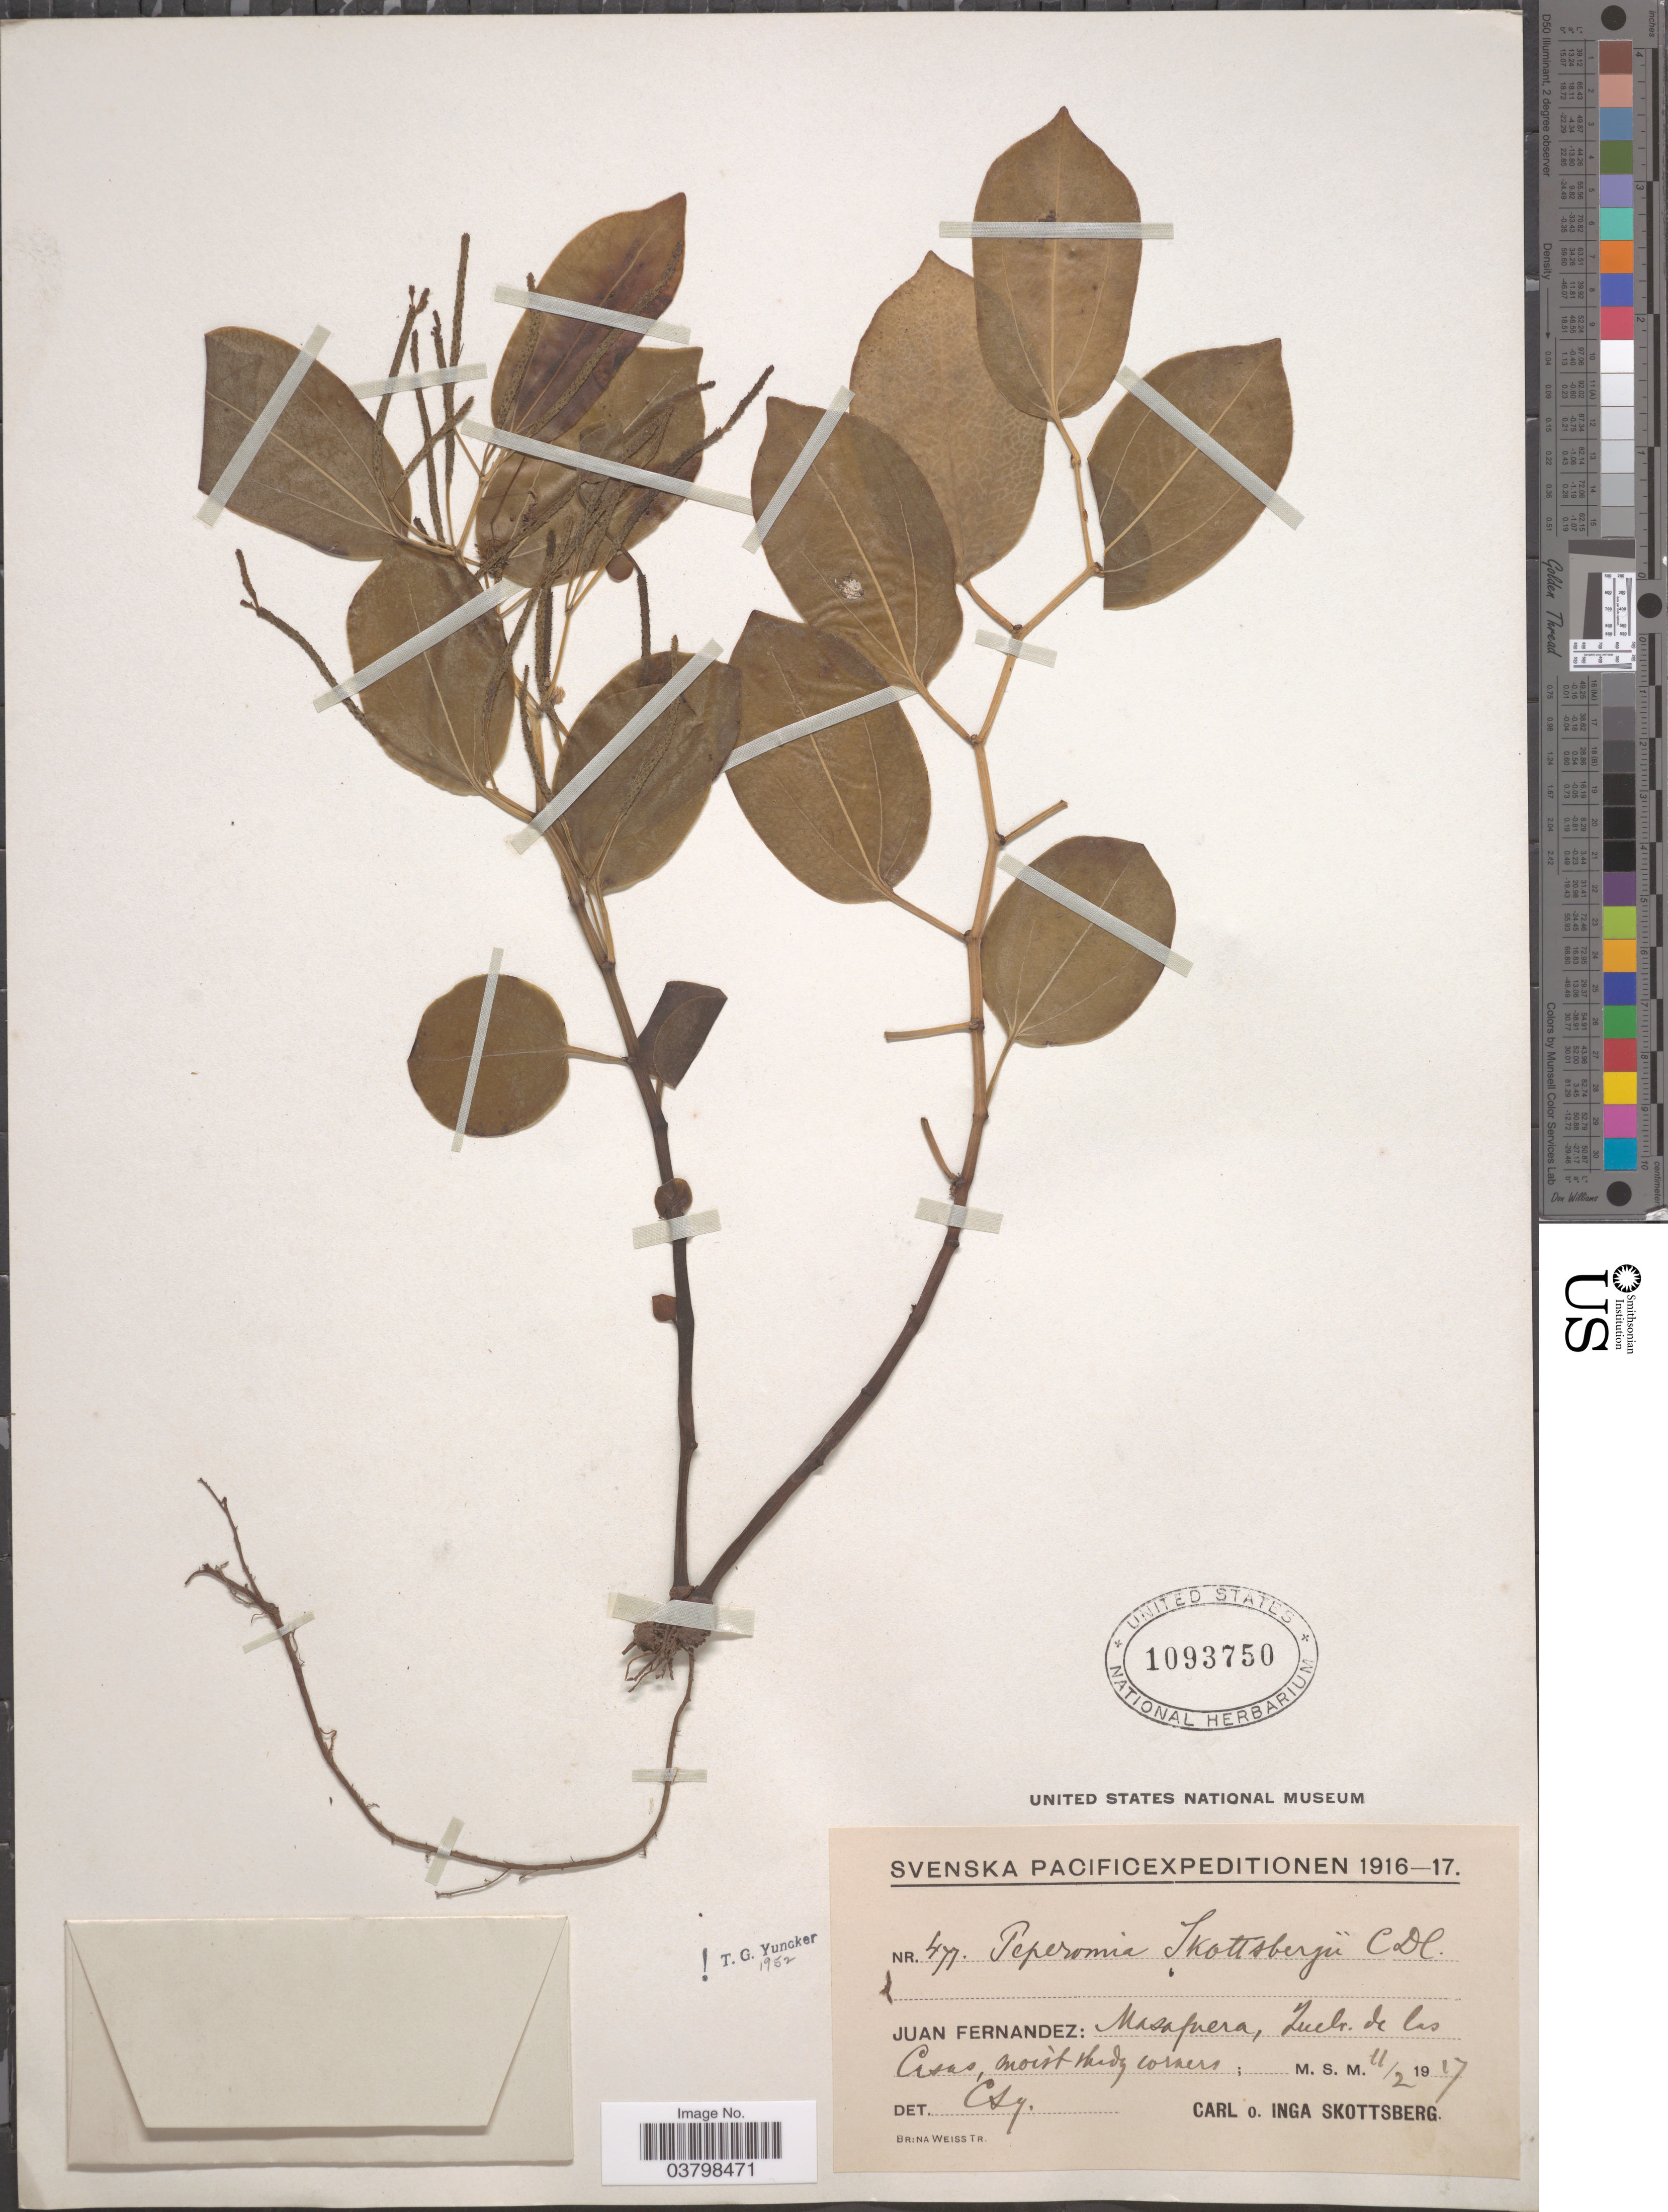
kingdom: Plantae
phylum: Tracheophyta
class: Magnoliopsida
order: Piperales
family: Piperaceae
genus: Peperomia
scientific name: Peperomia skottsbergii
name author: C. DC. ex Skottsb.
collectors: C. Skottsberg & I. Skottsberg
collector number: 477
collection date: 1917-02-11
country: Chile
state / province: Valparaíso (V)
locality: Juan Fernandez: Masafuera, Quebr. de las Casas.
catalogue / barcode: US 1093750